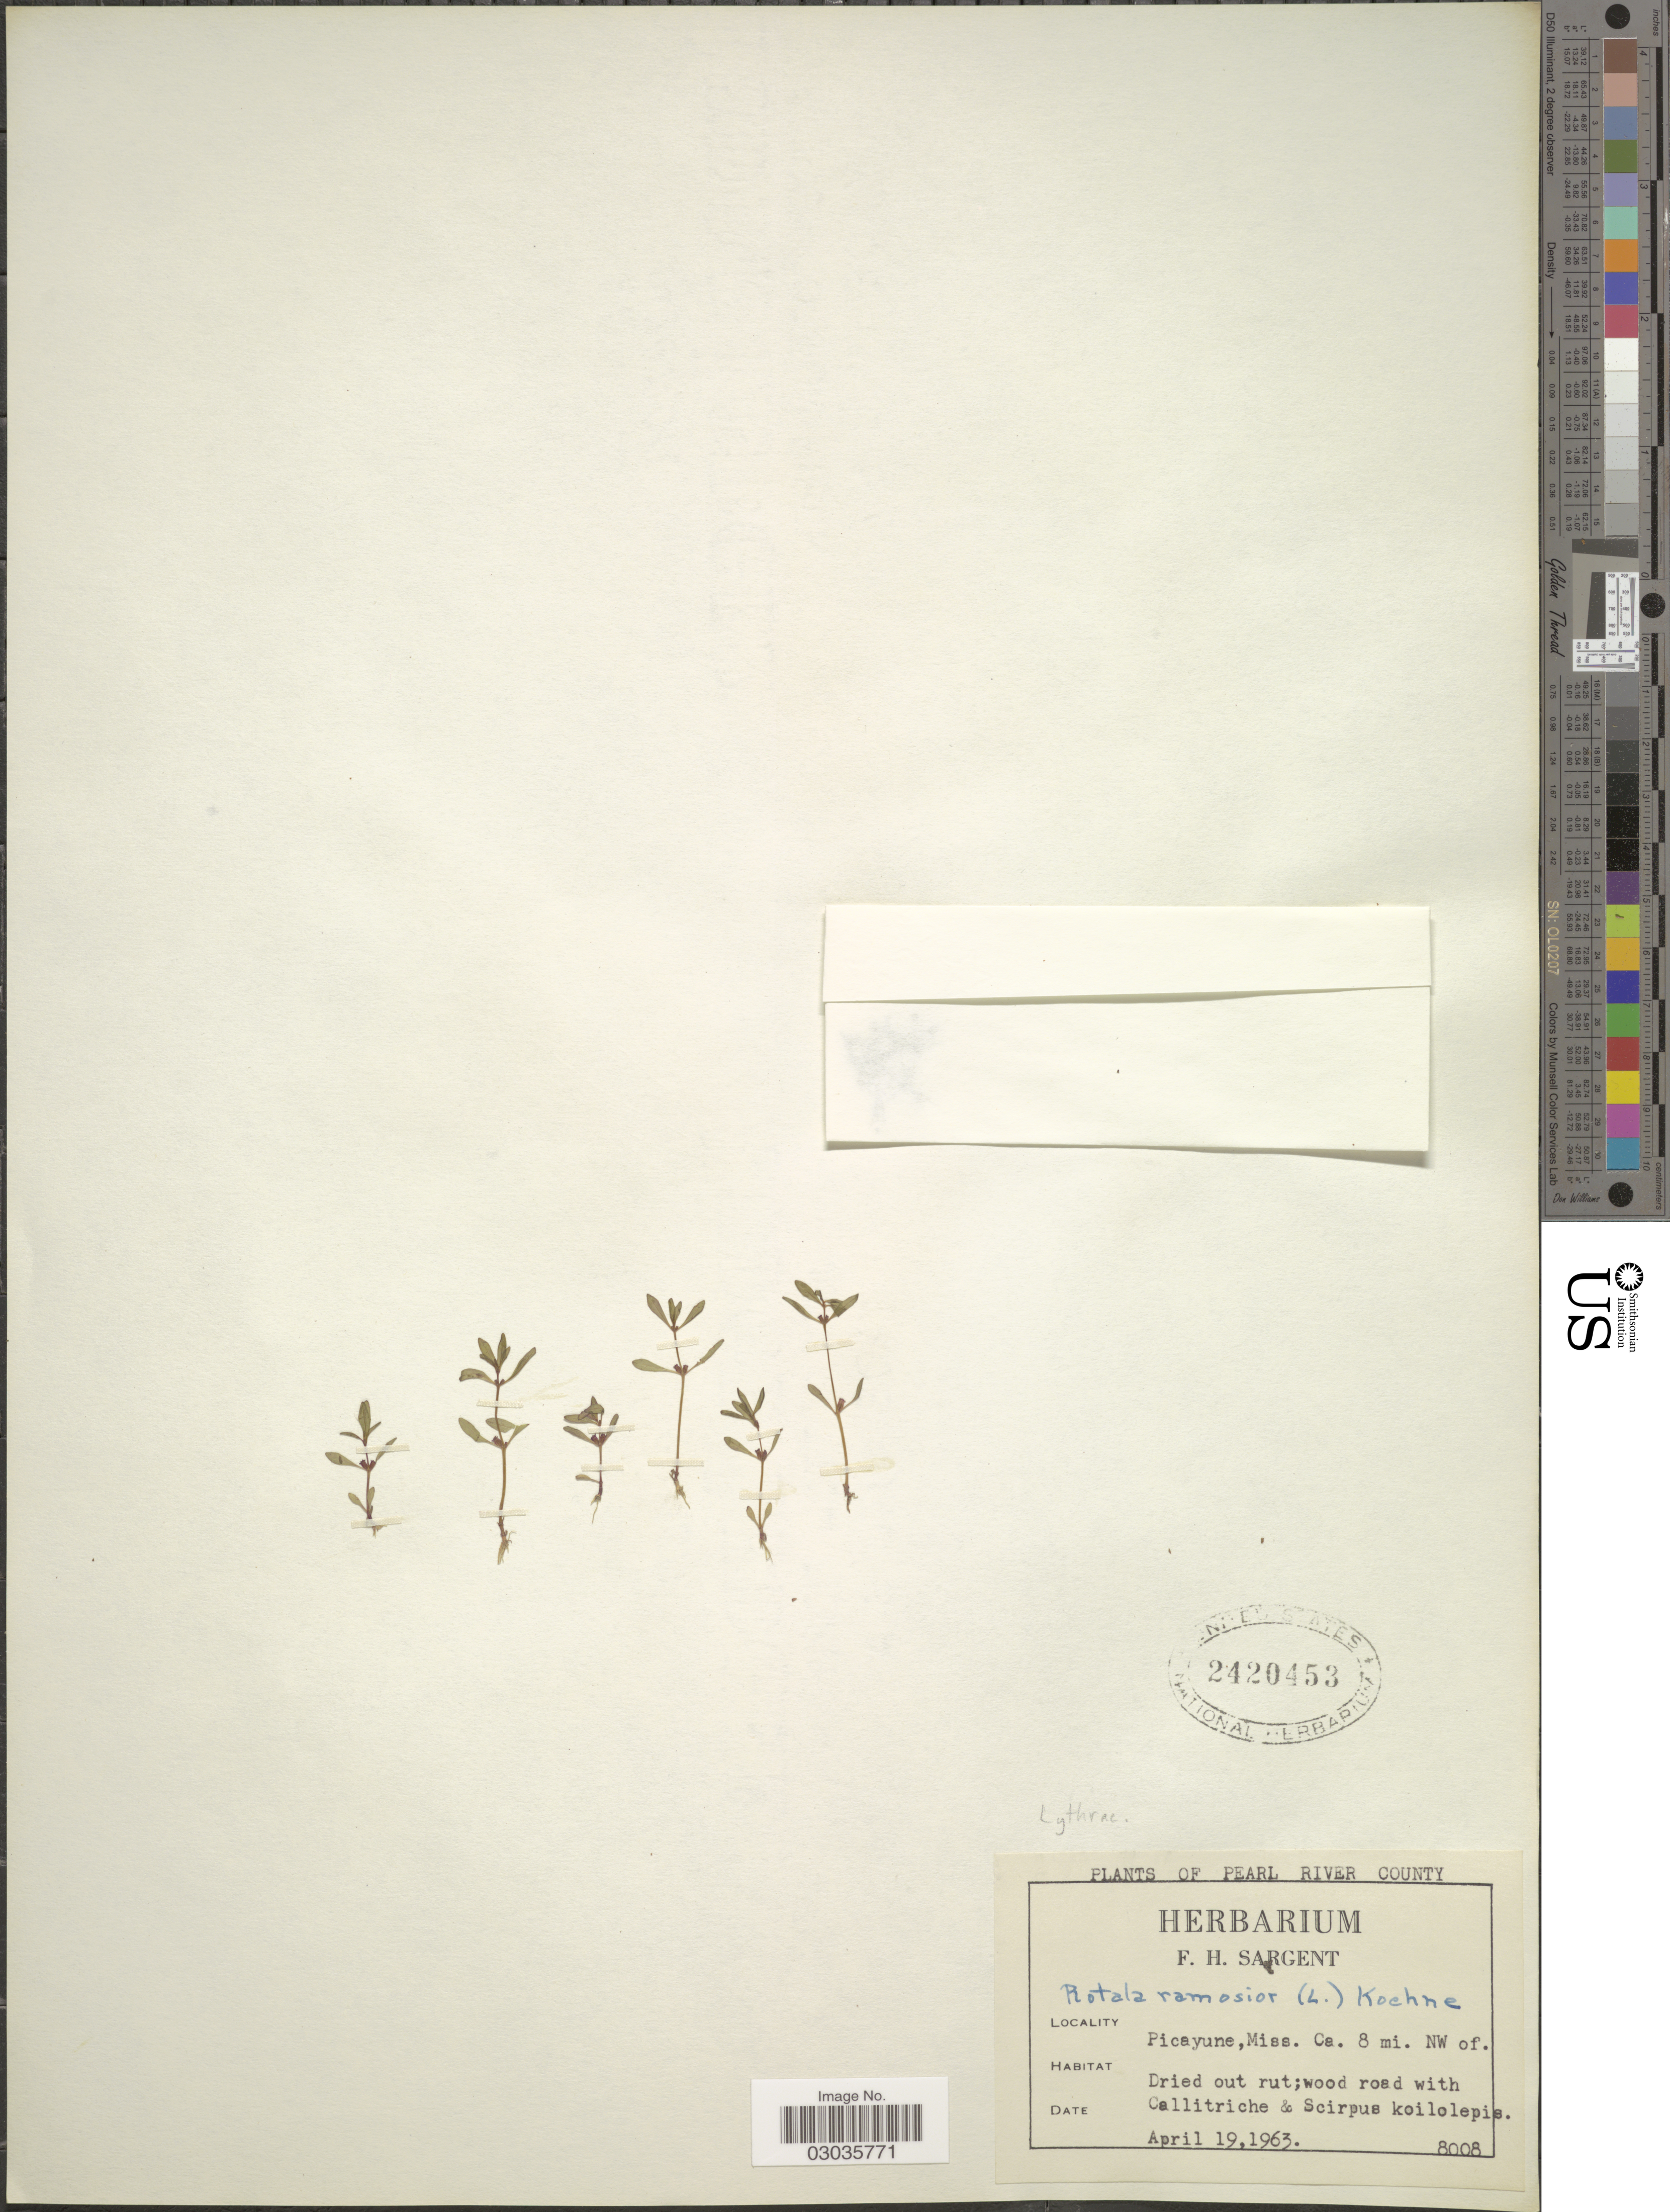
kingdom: Plantae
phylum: Tracheophyta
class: Magnoliopsida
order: Myrtales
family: Lythraceae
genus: Rotala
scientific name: Rotala ramosior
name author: (L.) Koehne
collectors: Ex herb. F. H. Sargent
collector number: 8008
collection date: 1963-04-19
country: United States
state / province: Mississippi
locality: Picayune, Miss. Ca. 8 mi. NW of. Pearl River County.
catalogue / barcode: US 2420453